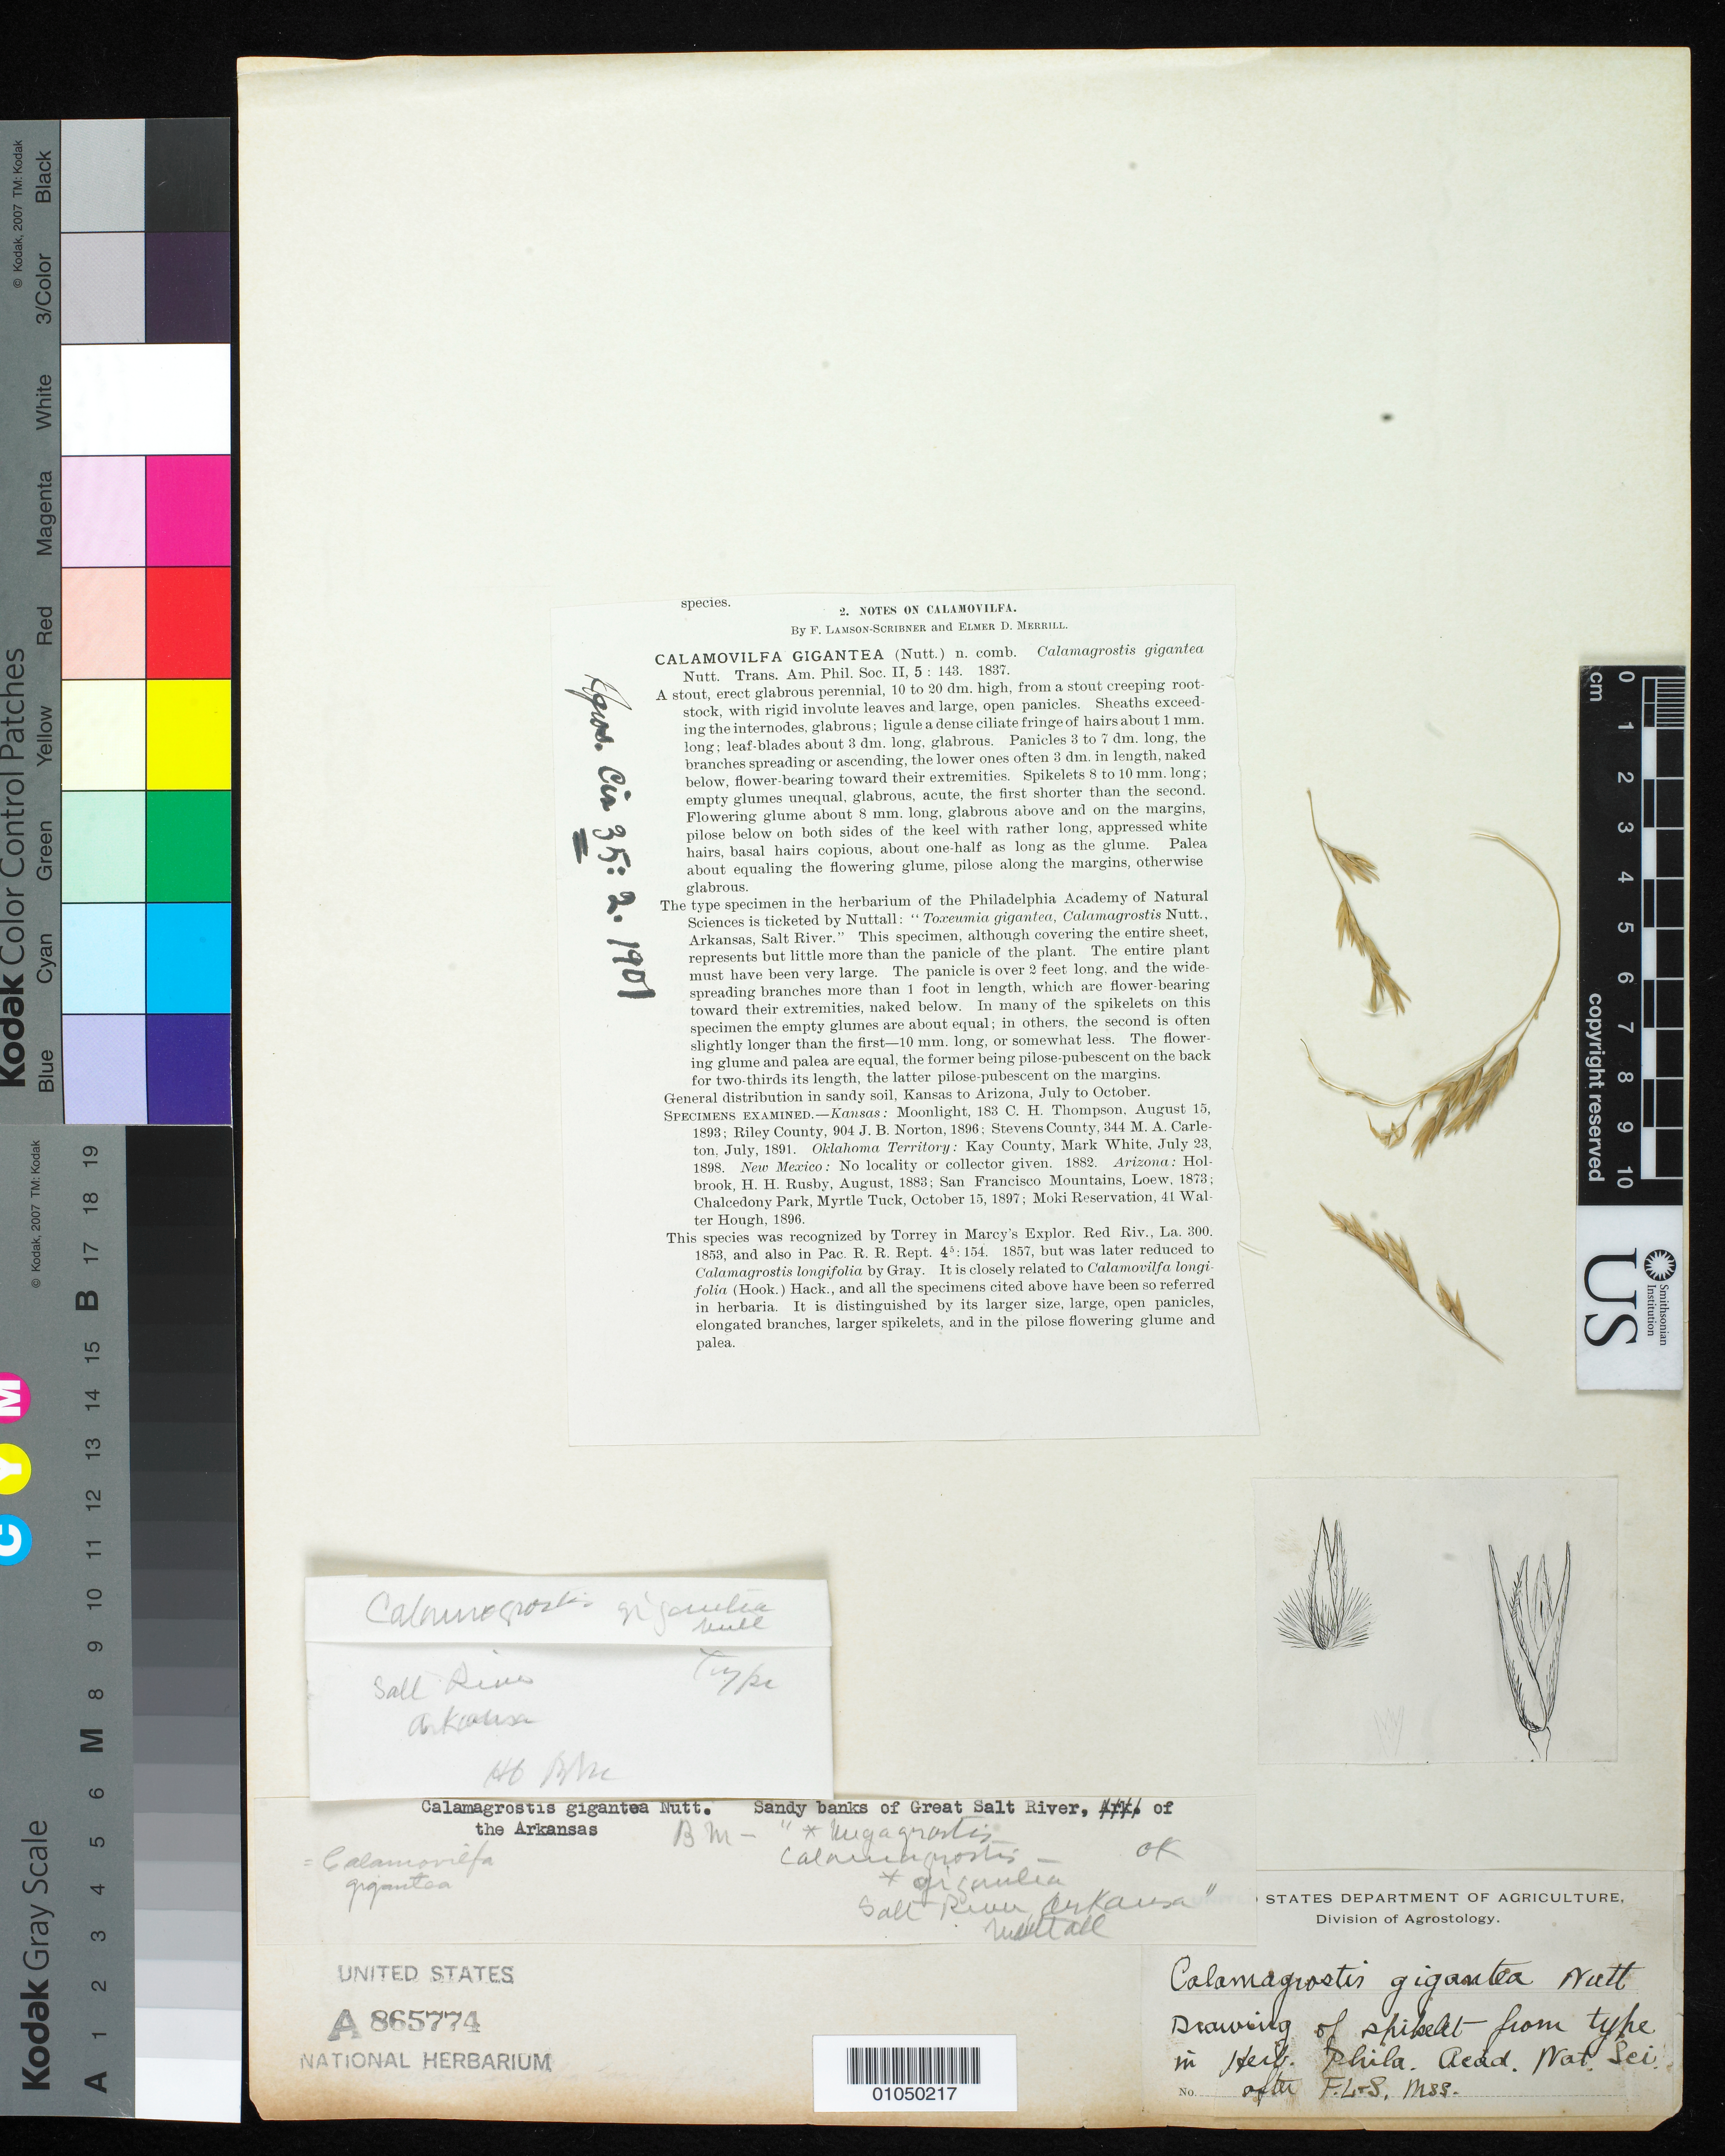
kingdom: Plantae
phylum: Tracheophyta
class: Liliopsida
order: Poales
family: Poaceae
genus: Calamagrostis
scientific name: Calamagrostis gigantea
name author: Nutt.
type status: Type Fragment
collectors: T. Nuttall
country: United States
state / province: Oklahoma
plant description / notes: Fragmentary material of type specimen ex herb. Phila. Acad. Nat. Sci.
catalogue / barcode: US 865774A